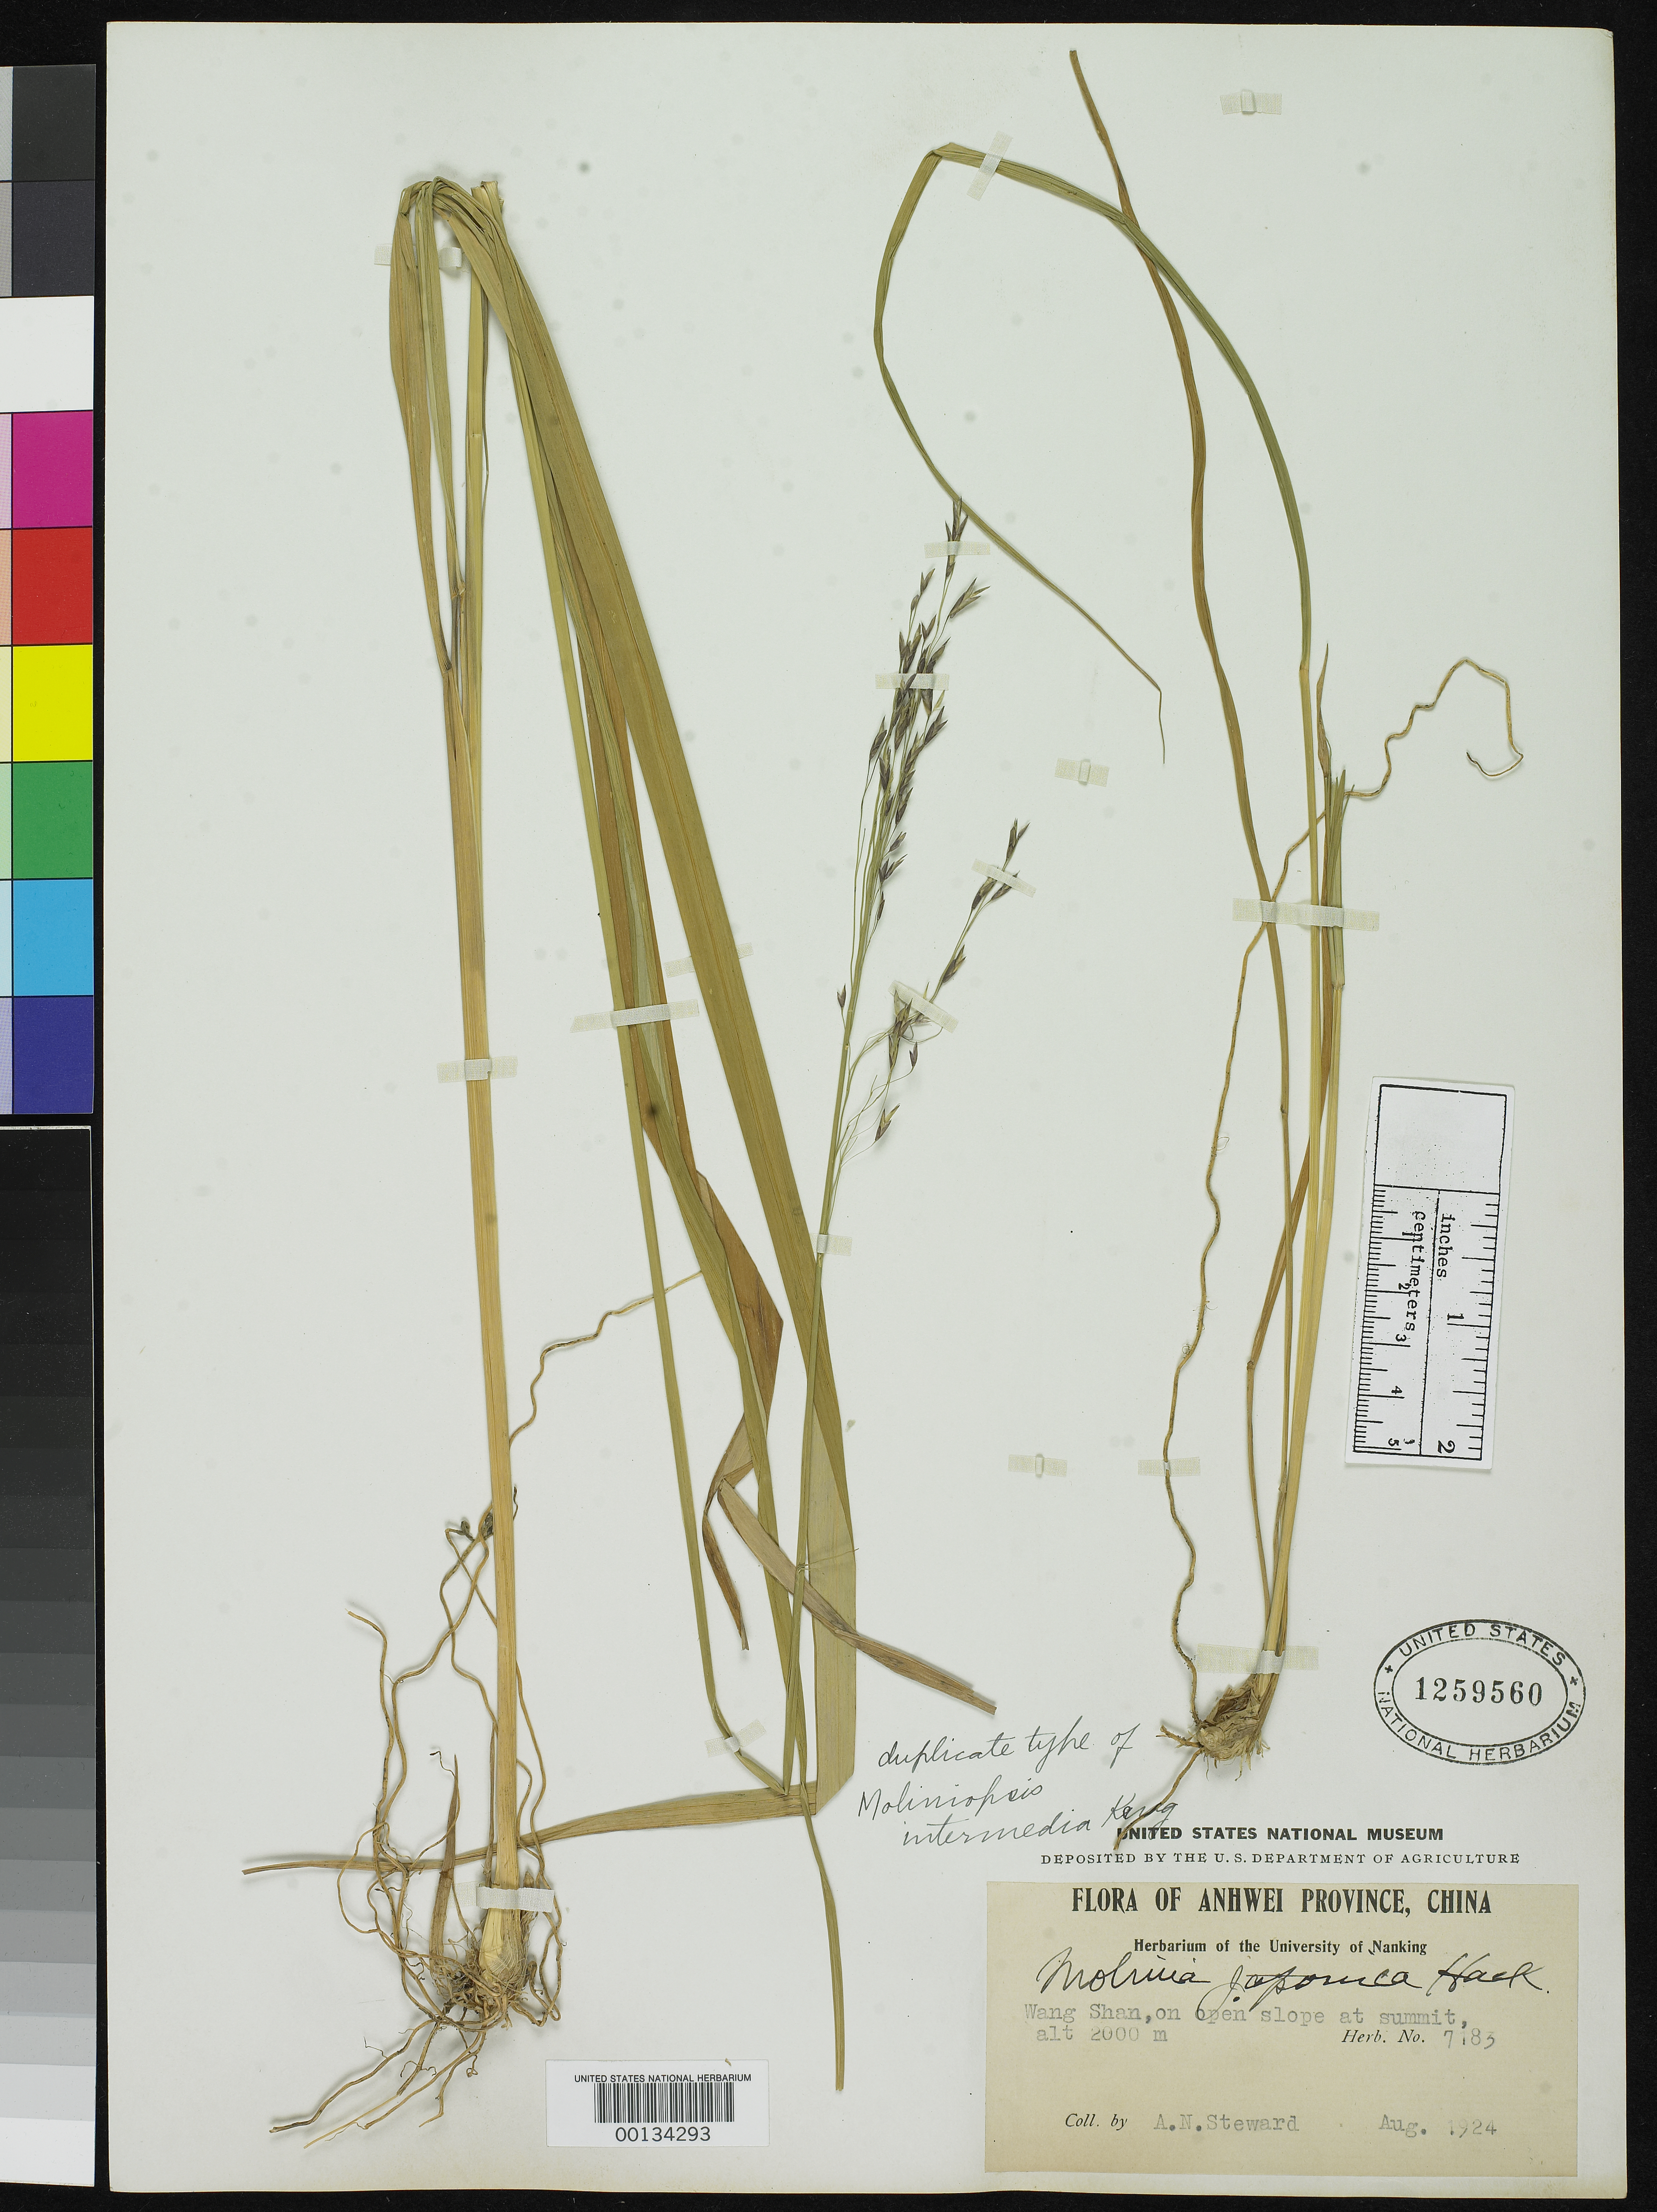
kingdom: Plantae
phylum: Tracheophyta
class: Liliopsida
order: Poales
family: Poaceae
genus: Moliniopsis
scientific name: Moliniopsis intermedia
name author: Keng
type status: Isotype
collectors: A. N. Steward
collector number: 7183 (Herb. Univ. Nank.)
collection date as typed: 11 Aug 1924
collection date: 1924-08-11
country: China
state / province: Anhui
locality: Wang Shan.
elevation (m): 2000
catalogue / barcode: US 1259560